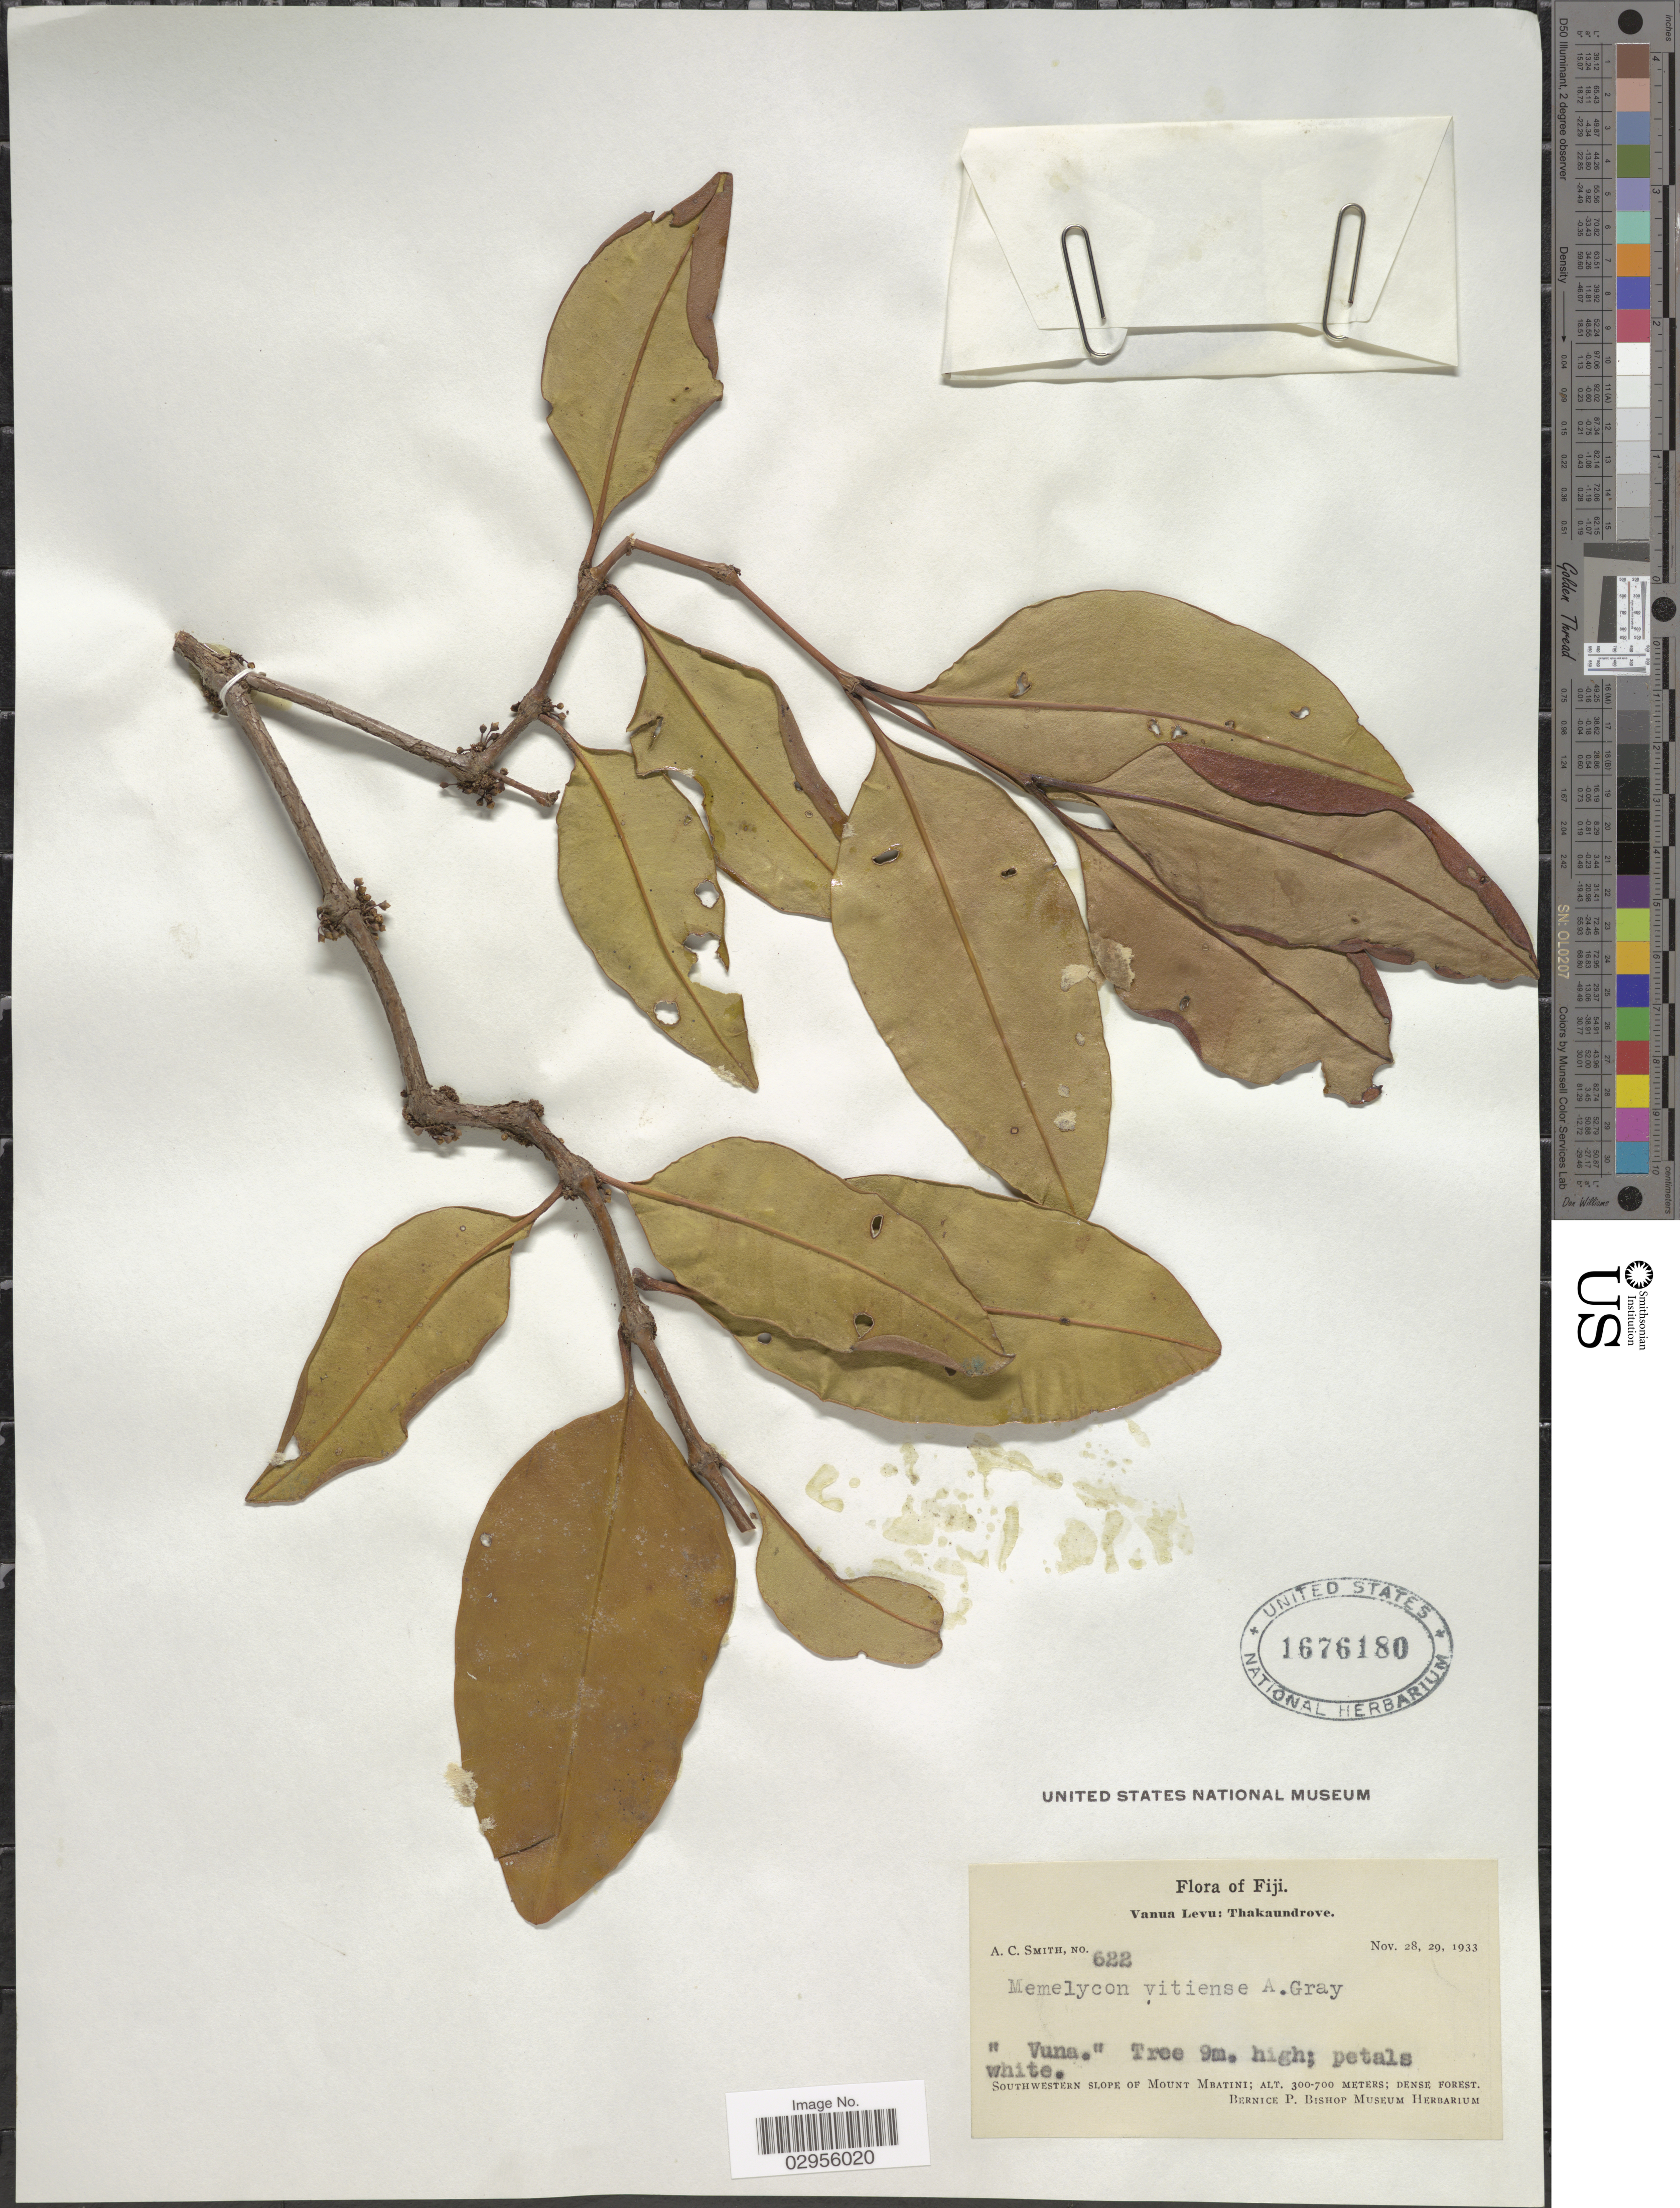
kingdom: Plantae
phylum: Tracheophyta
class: Magnoliopsida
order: Myrtales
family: Melastomataceae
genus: Memecylon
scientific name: Memecylon vitiense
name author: A. Gray in Wilkes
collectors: A. C. Smith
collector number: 622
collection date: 1933-11-28/1933-11-29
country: Fiji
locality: Vanua Levu: Thakaundrove. Southwestern slope of Mount Mbatini.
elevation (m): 300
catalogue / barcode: US 1676180